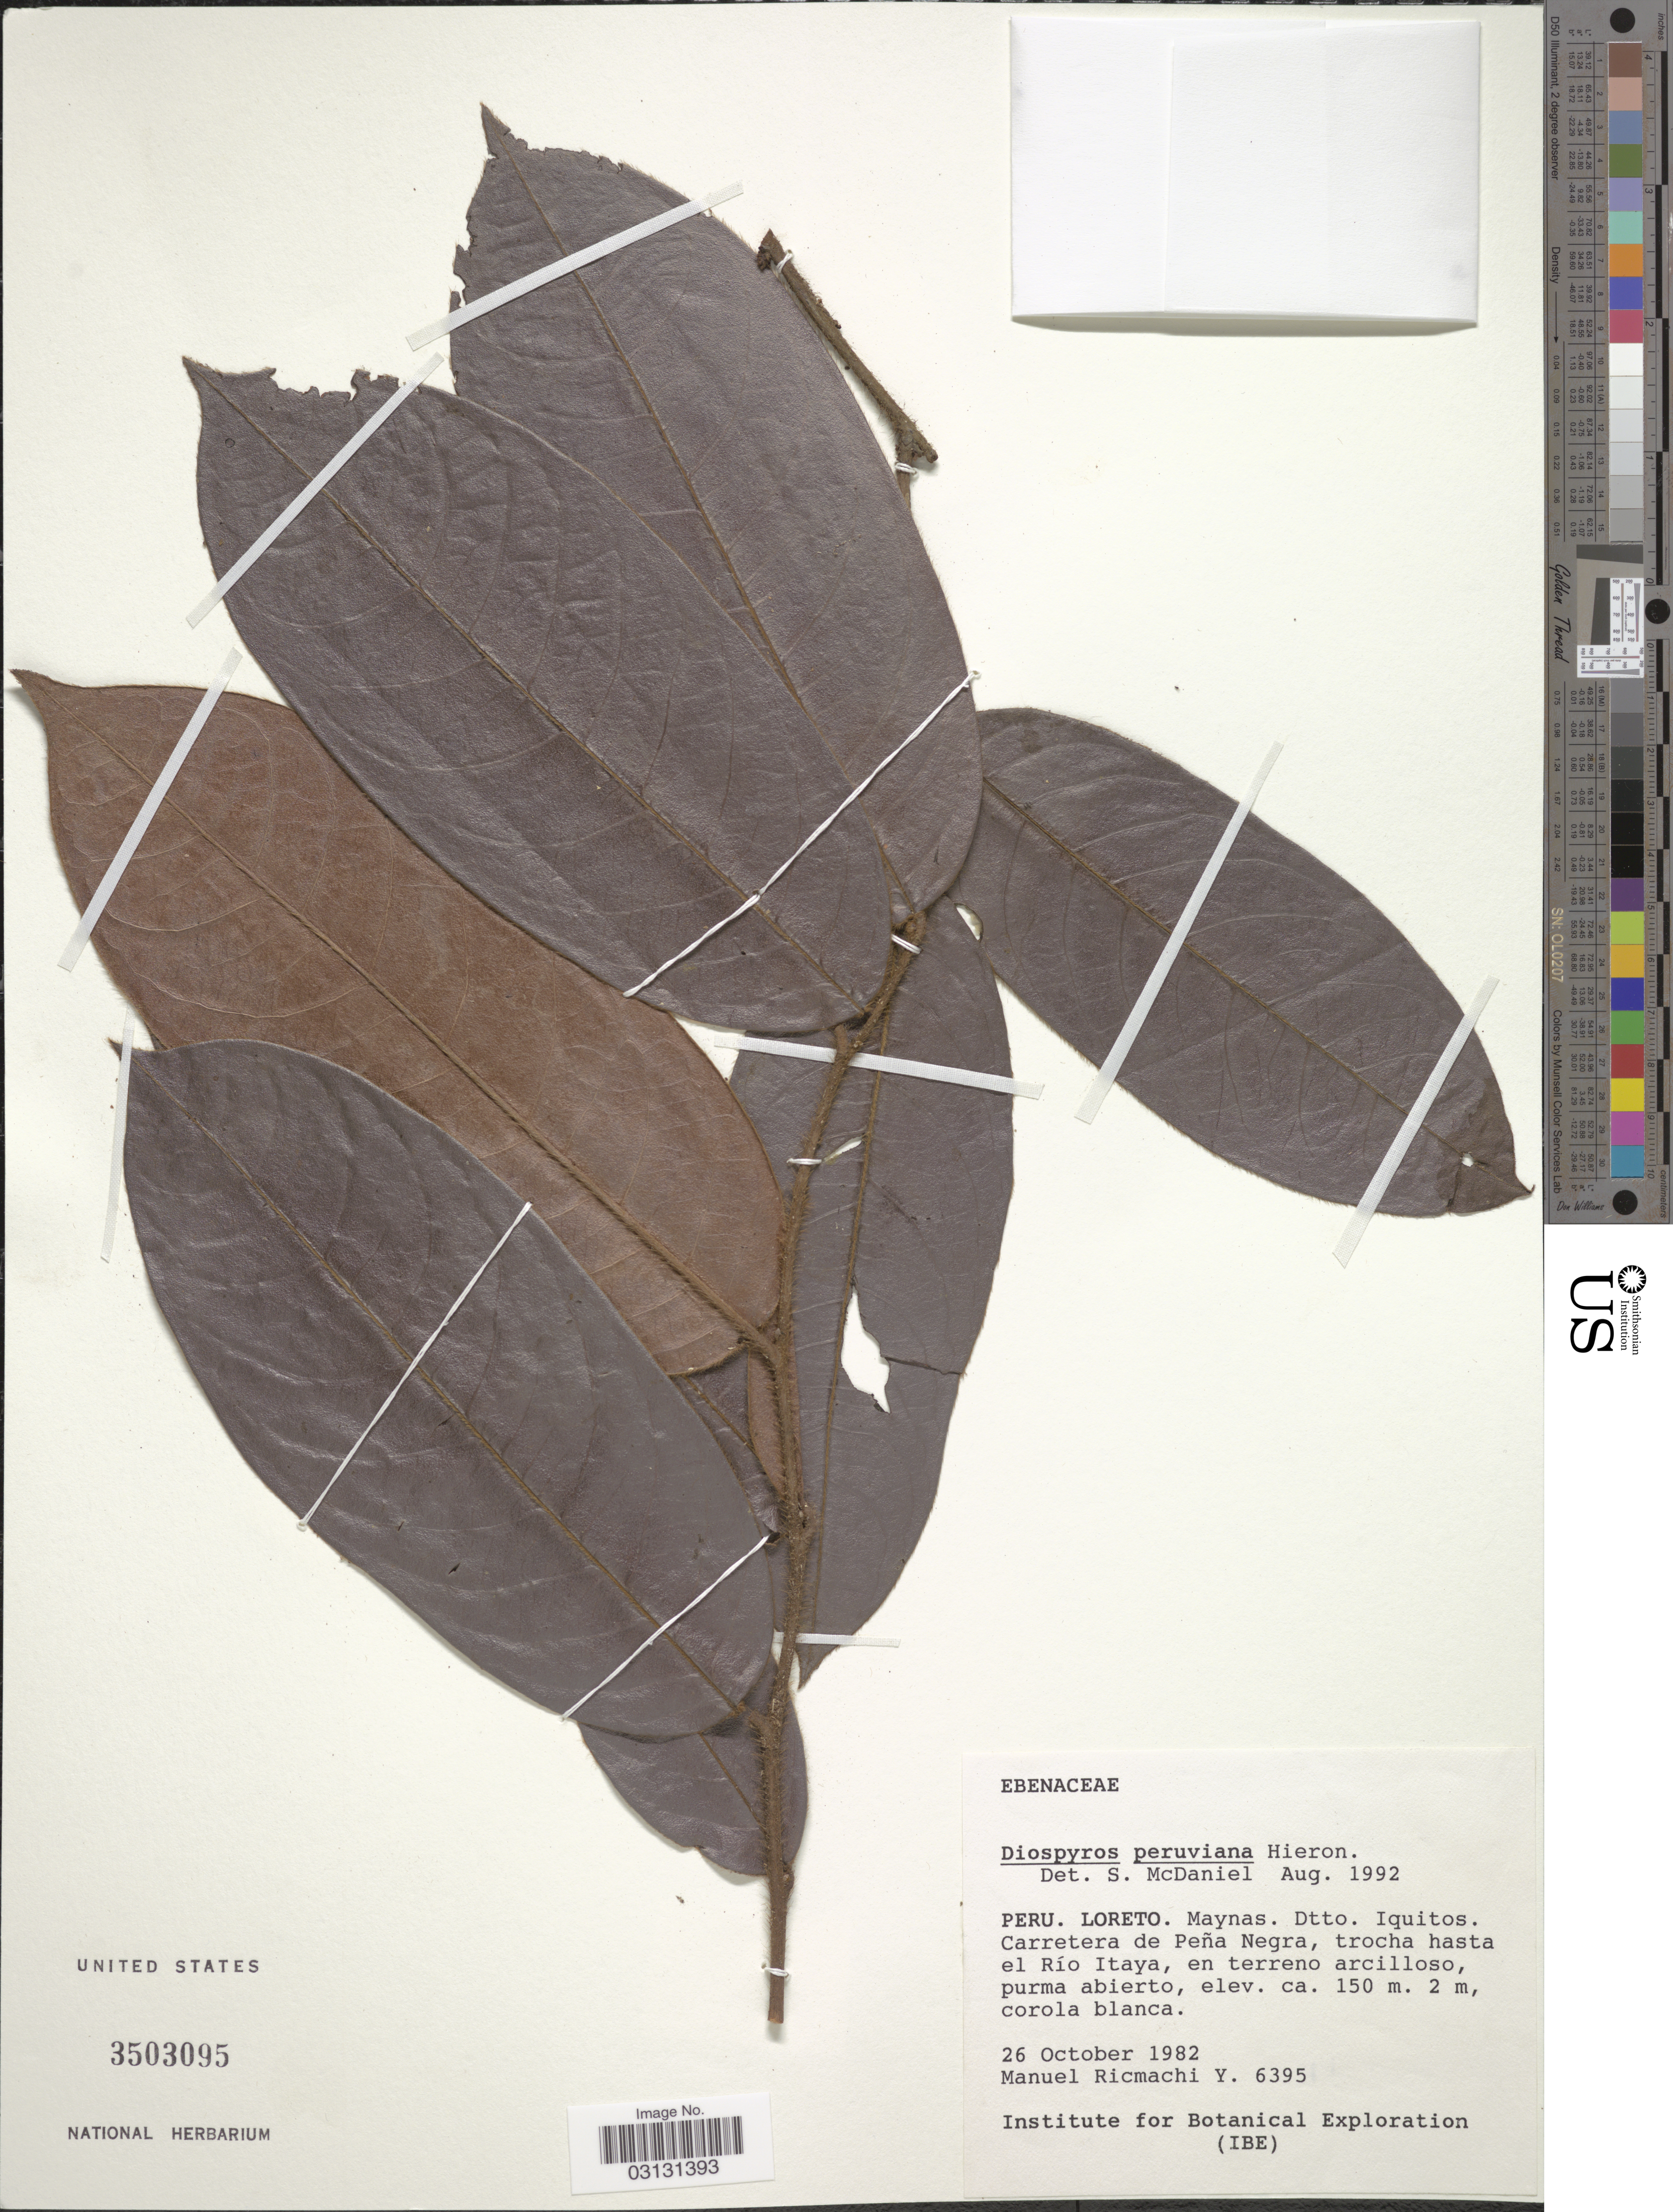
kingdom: Plantae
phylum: Tracheophyta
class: Magnoliopsida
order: Ericales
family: Ebenaceae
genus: Diospyros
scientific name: Diospyros peruviana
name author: Hiern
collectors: M. Ricmachi Y.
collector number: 6395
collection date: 1982-10-26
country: Peru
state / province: Loreto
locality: Maynas. Dtto. Iquitos. Carretera de Peña Negra, trocha hasta el Río Itaya.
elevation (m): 150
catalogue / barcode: US 3503095